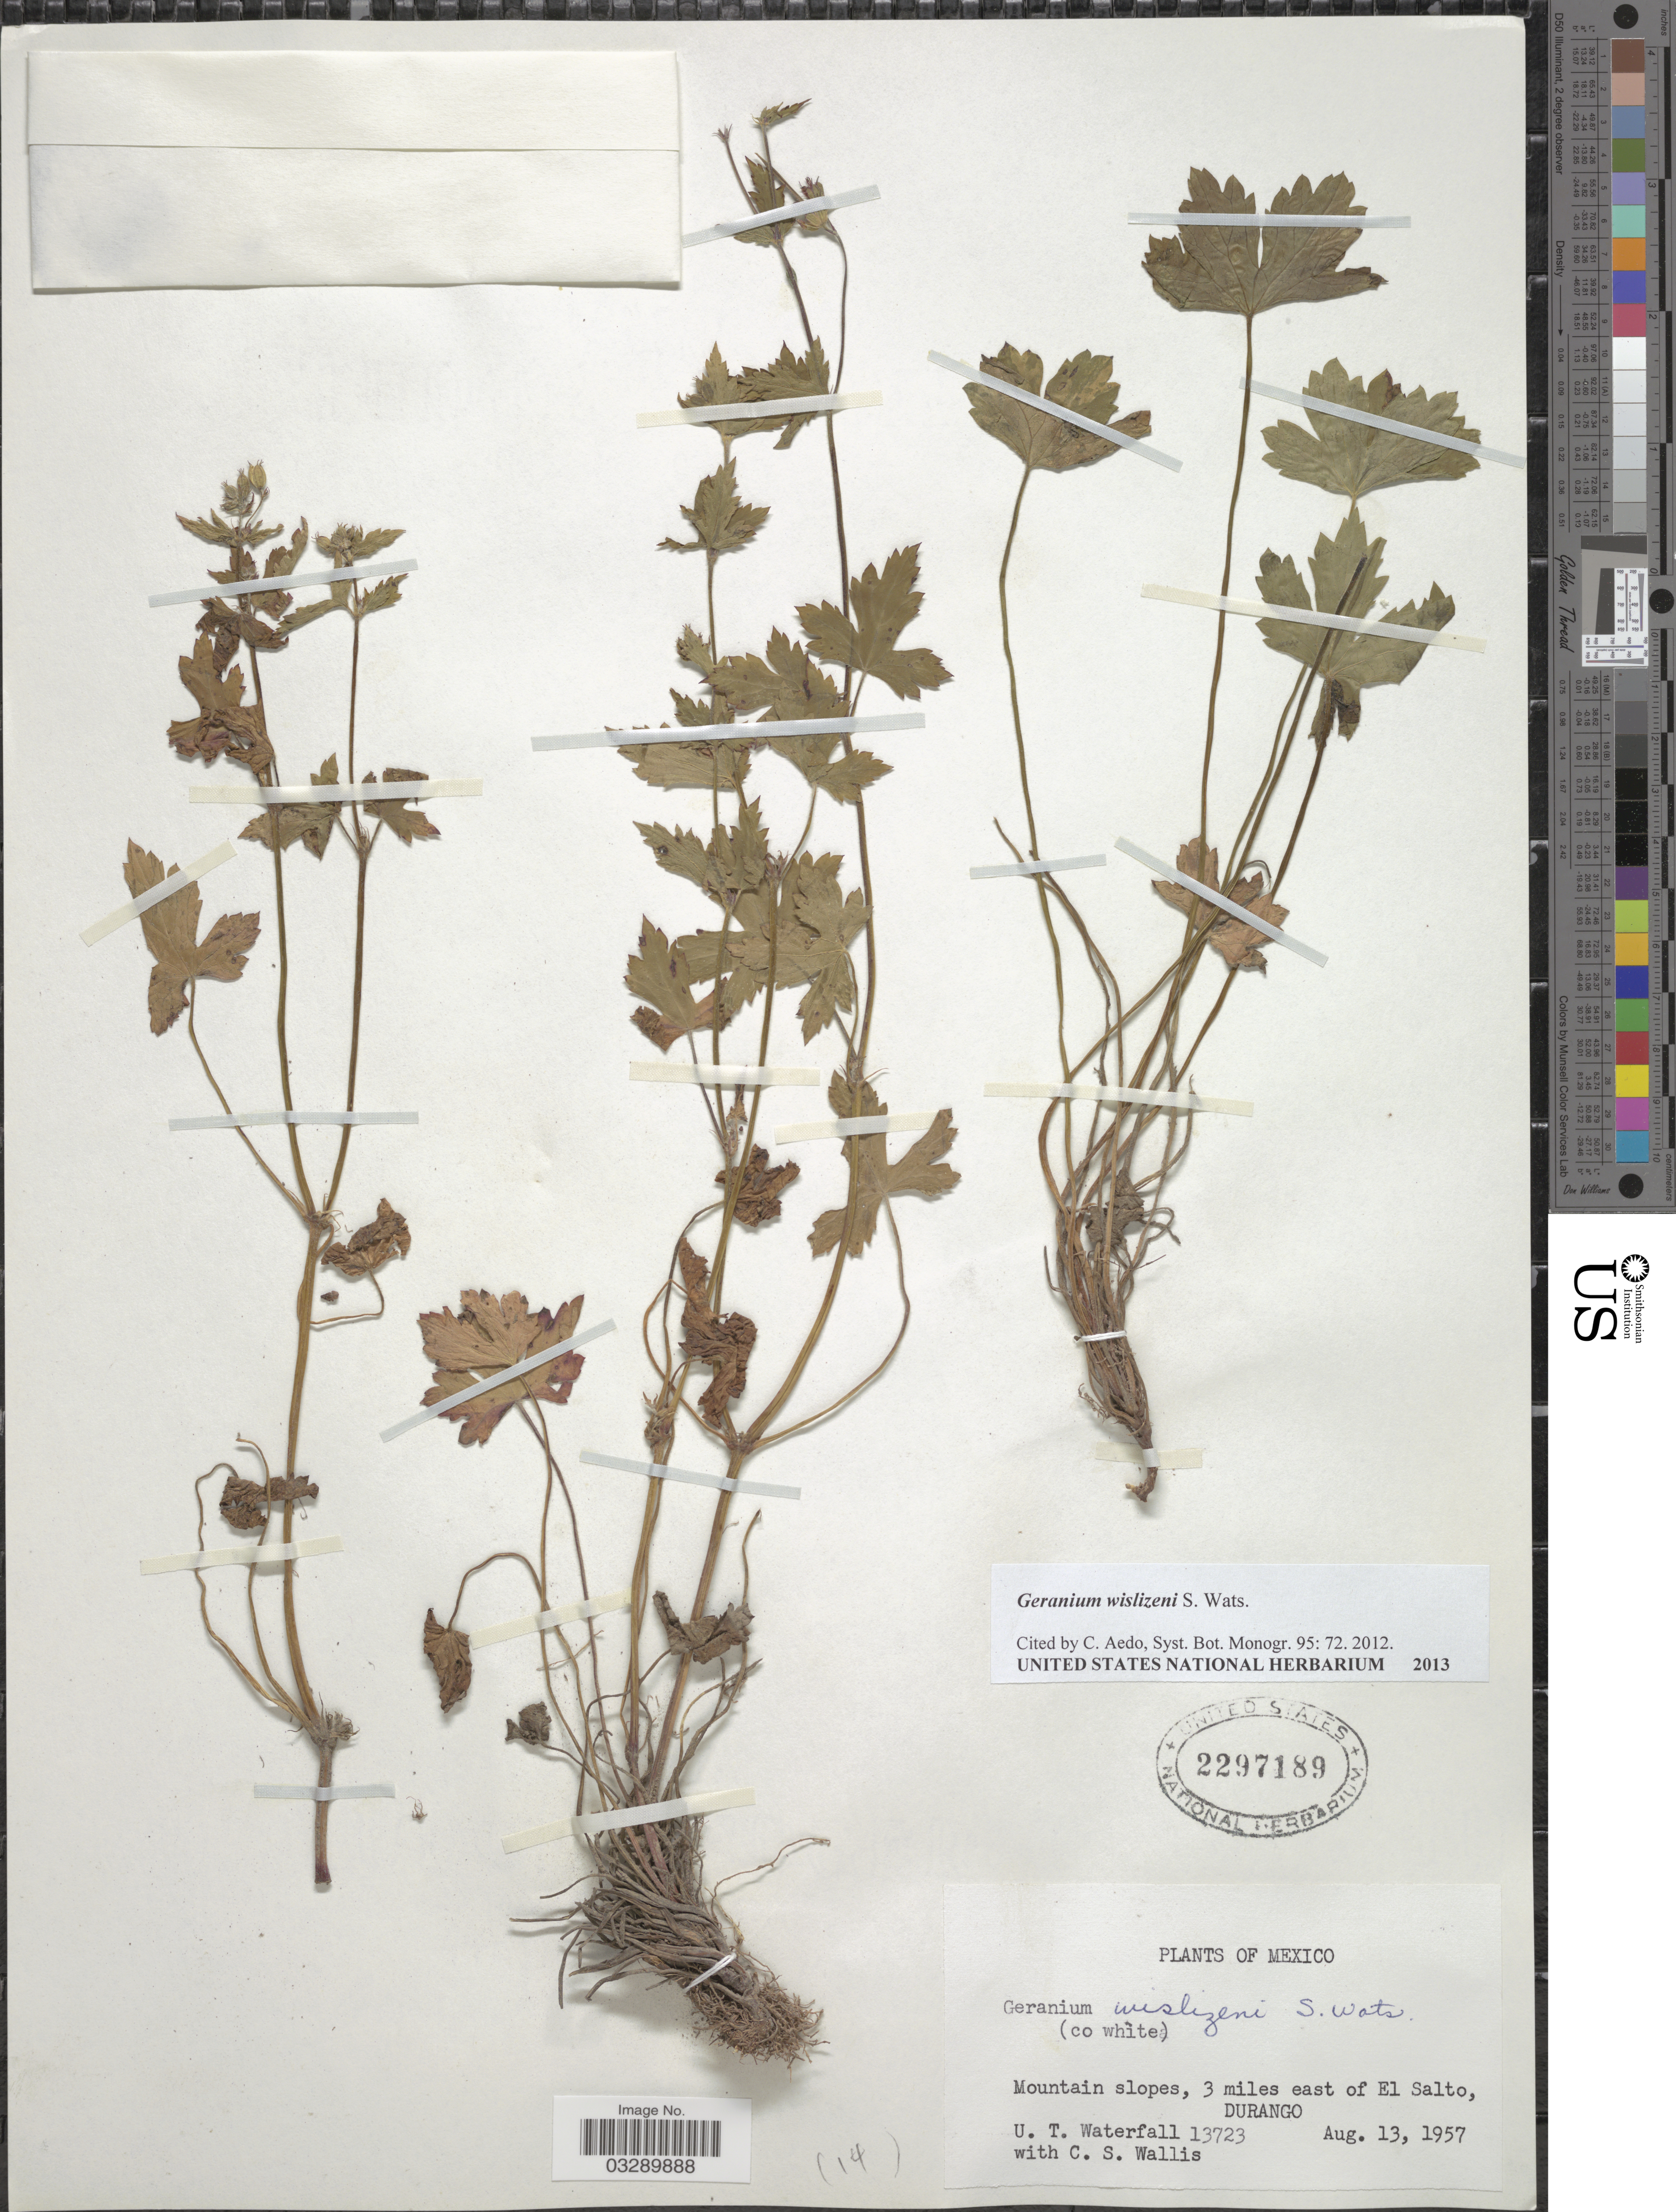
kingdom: Plantae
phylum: Tracheophyta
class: Magnoliopsida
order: Geraniales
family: Geraniaceae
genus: Geranium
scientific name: Geranium wislizeni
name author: S. Watson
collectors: U. T. Waterfall & C. S. Wallis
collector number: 13723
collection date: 1957-08-13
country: Mexico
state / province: Durango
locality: Mountain slopes, 3 miles east of El Salto.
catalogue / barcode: US 2297189